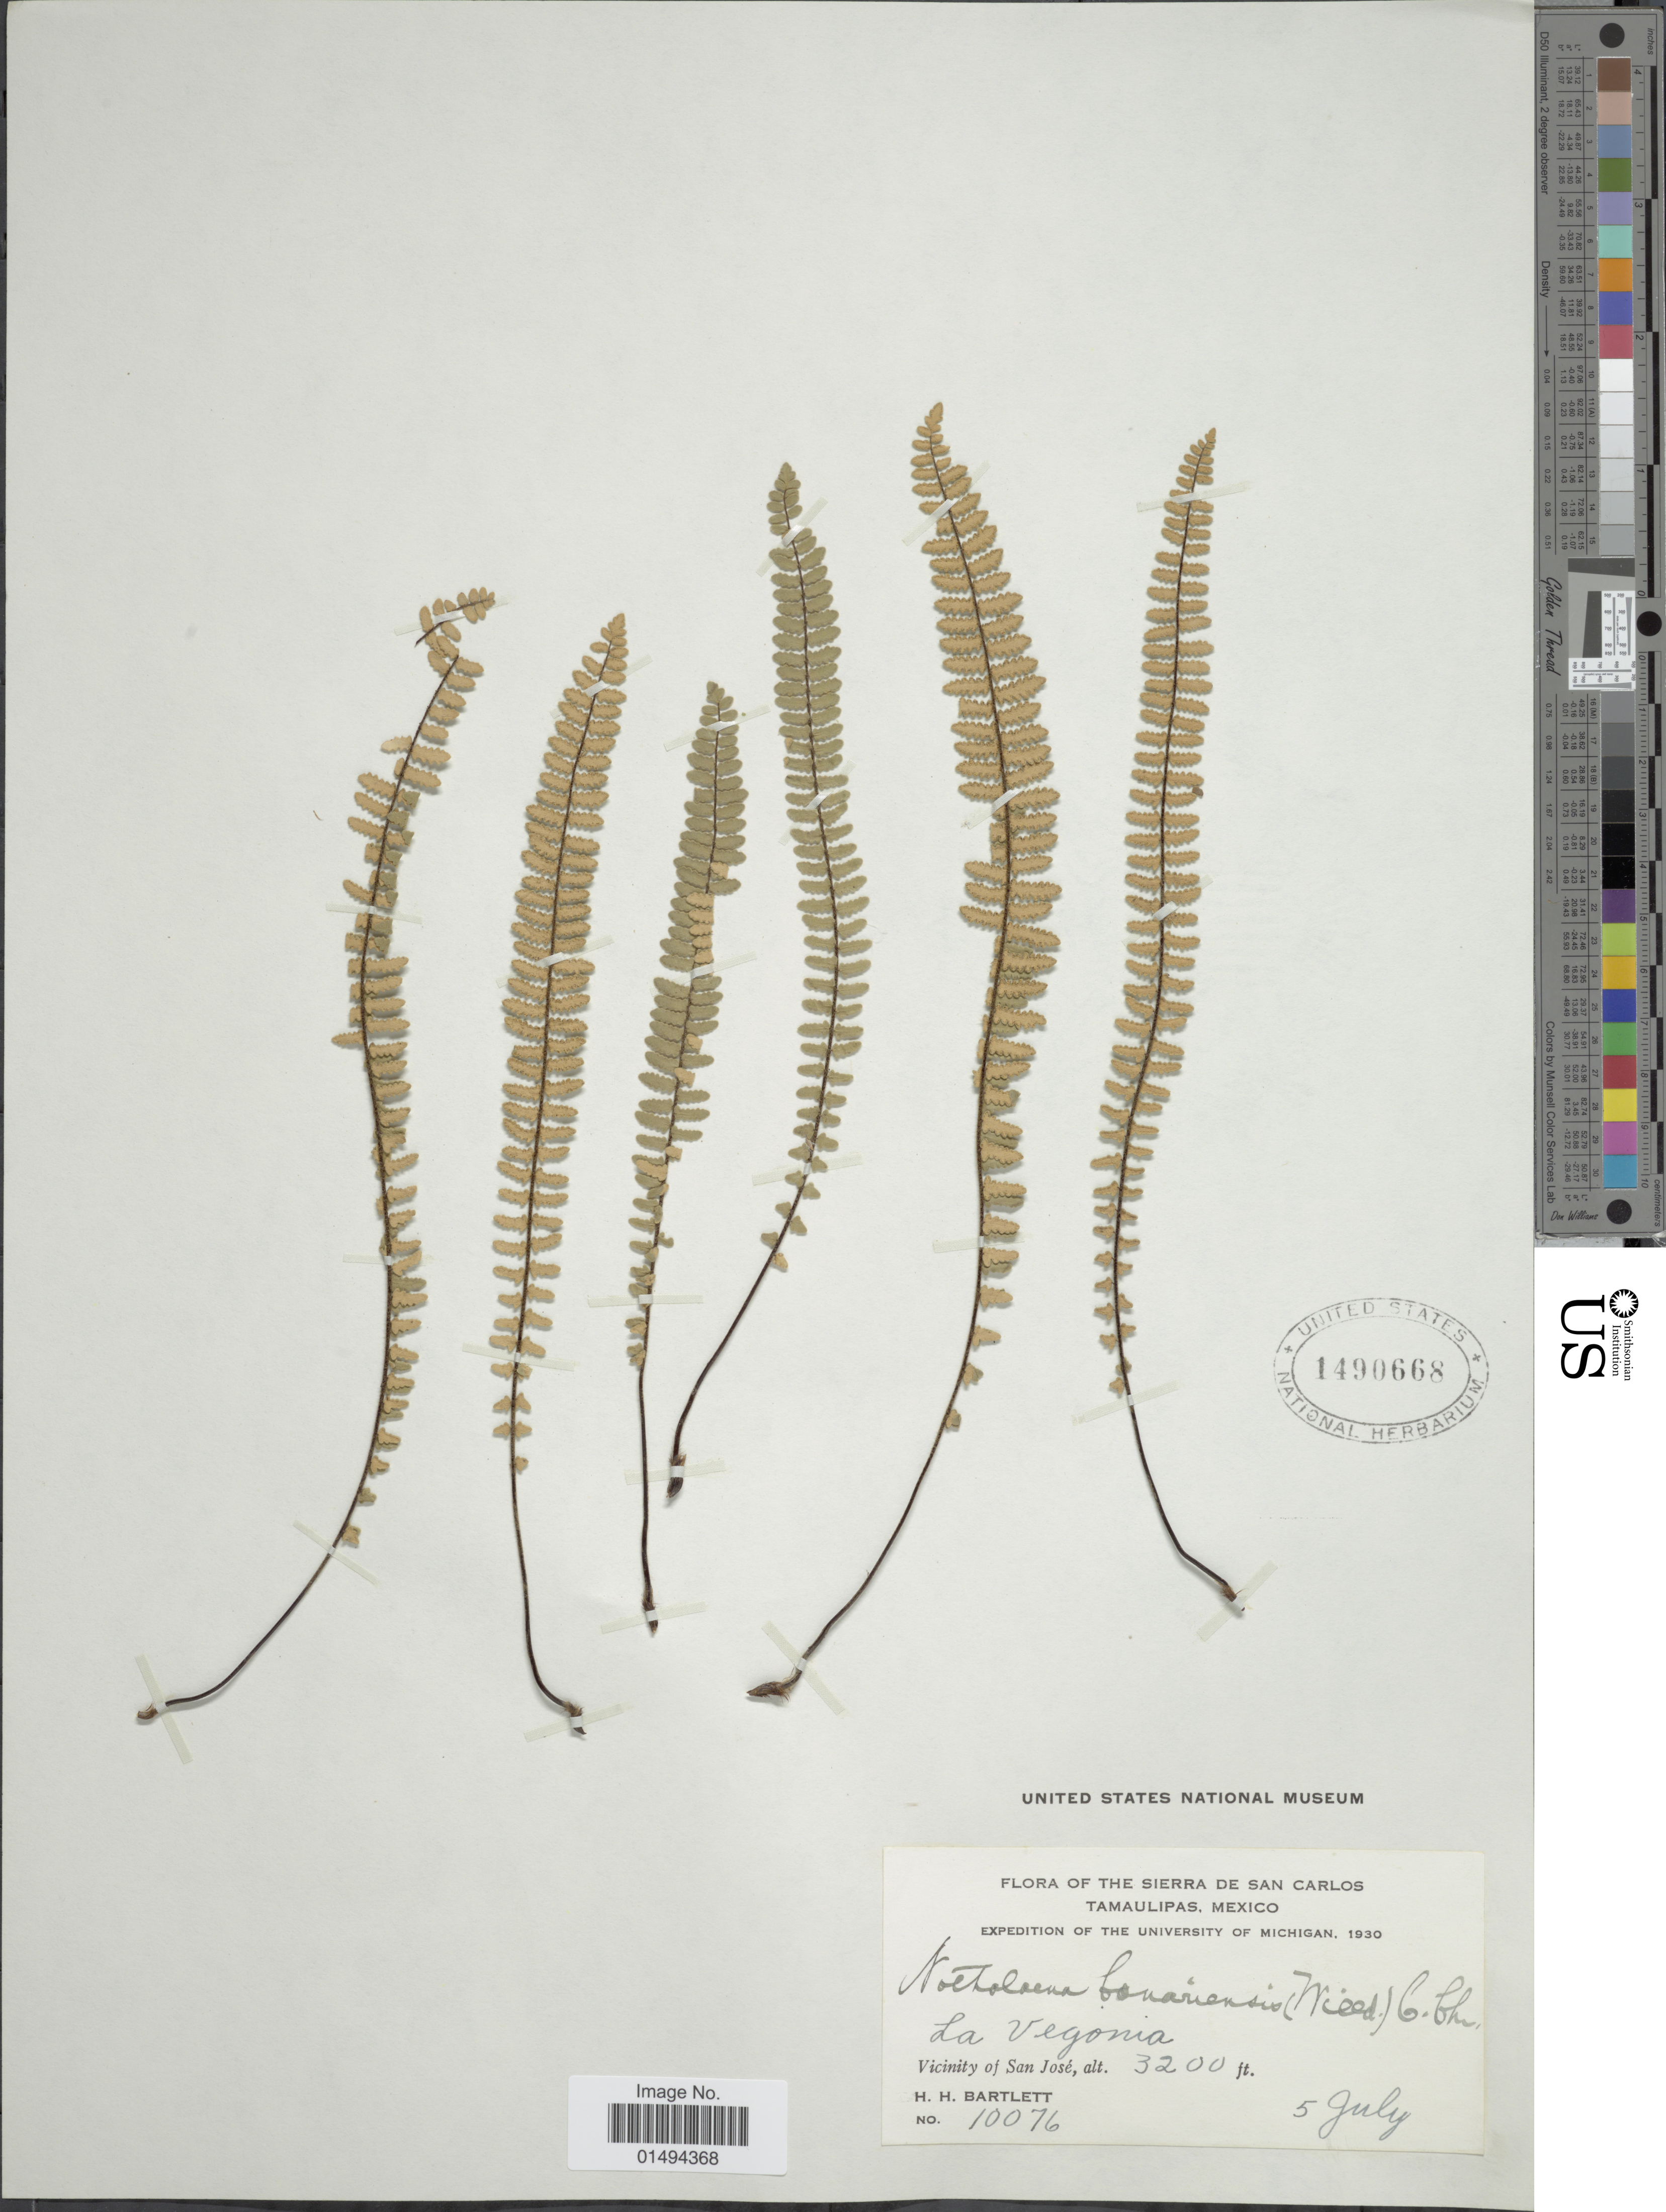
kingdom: Plantae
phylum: Tracheophyta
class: Polypodiopsida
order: Polypodiales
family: Pteridaceae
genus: Myriopteris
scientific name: Myriopteris aurea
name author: (Poir.) Grusz & Windham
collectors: H. H. Bartlett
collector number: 10076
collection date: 1930-07-05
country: Mexico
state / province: Tamaulipas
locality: The Sierra de San Carlos, La Vegonia, Vicinity of San Jose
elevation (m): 975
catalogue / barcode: US 1490668